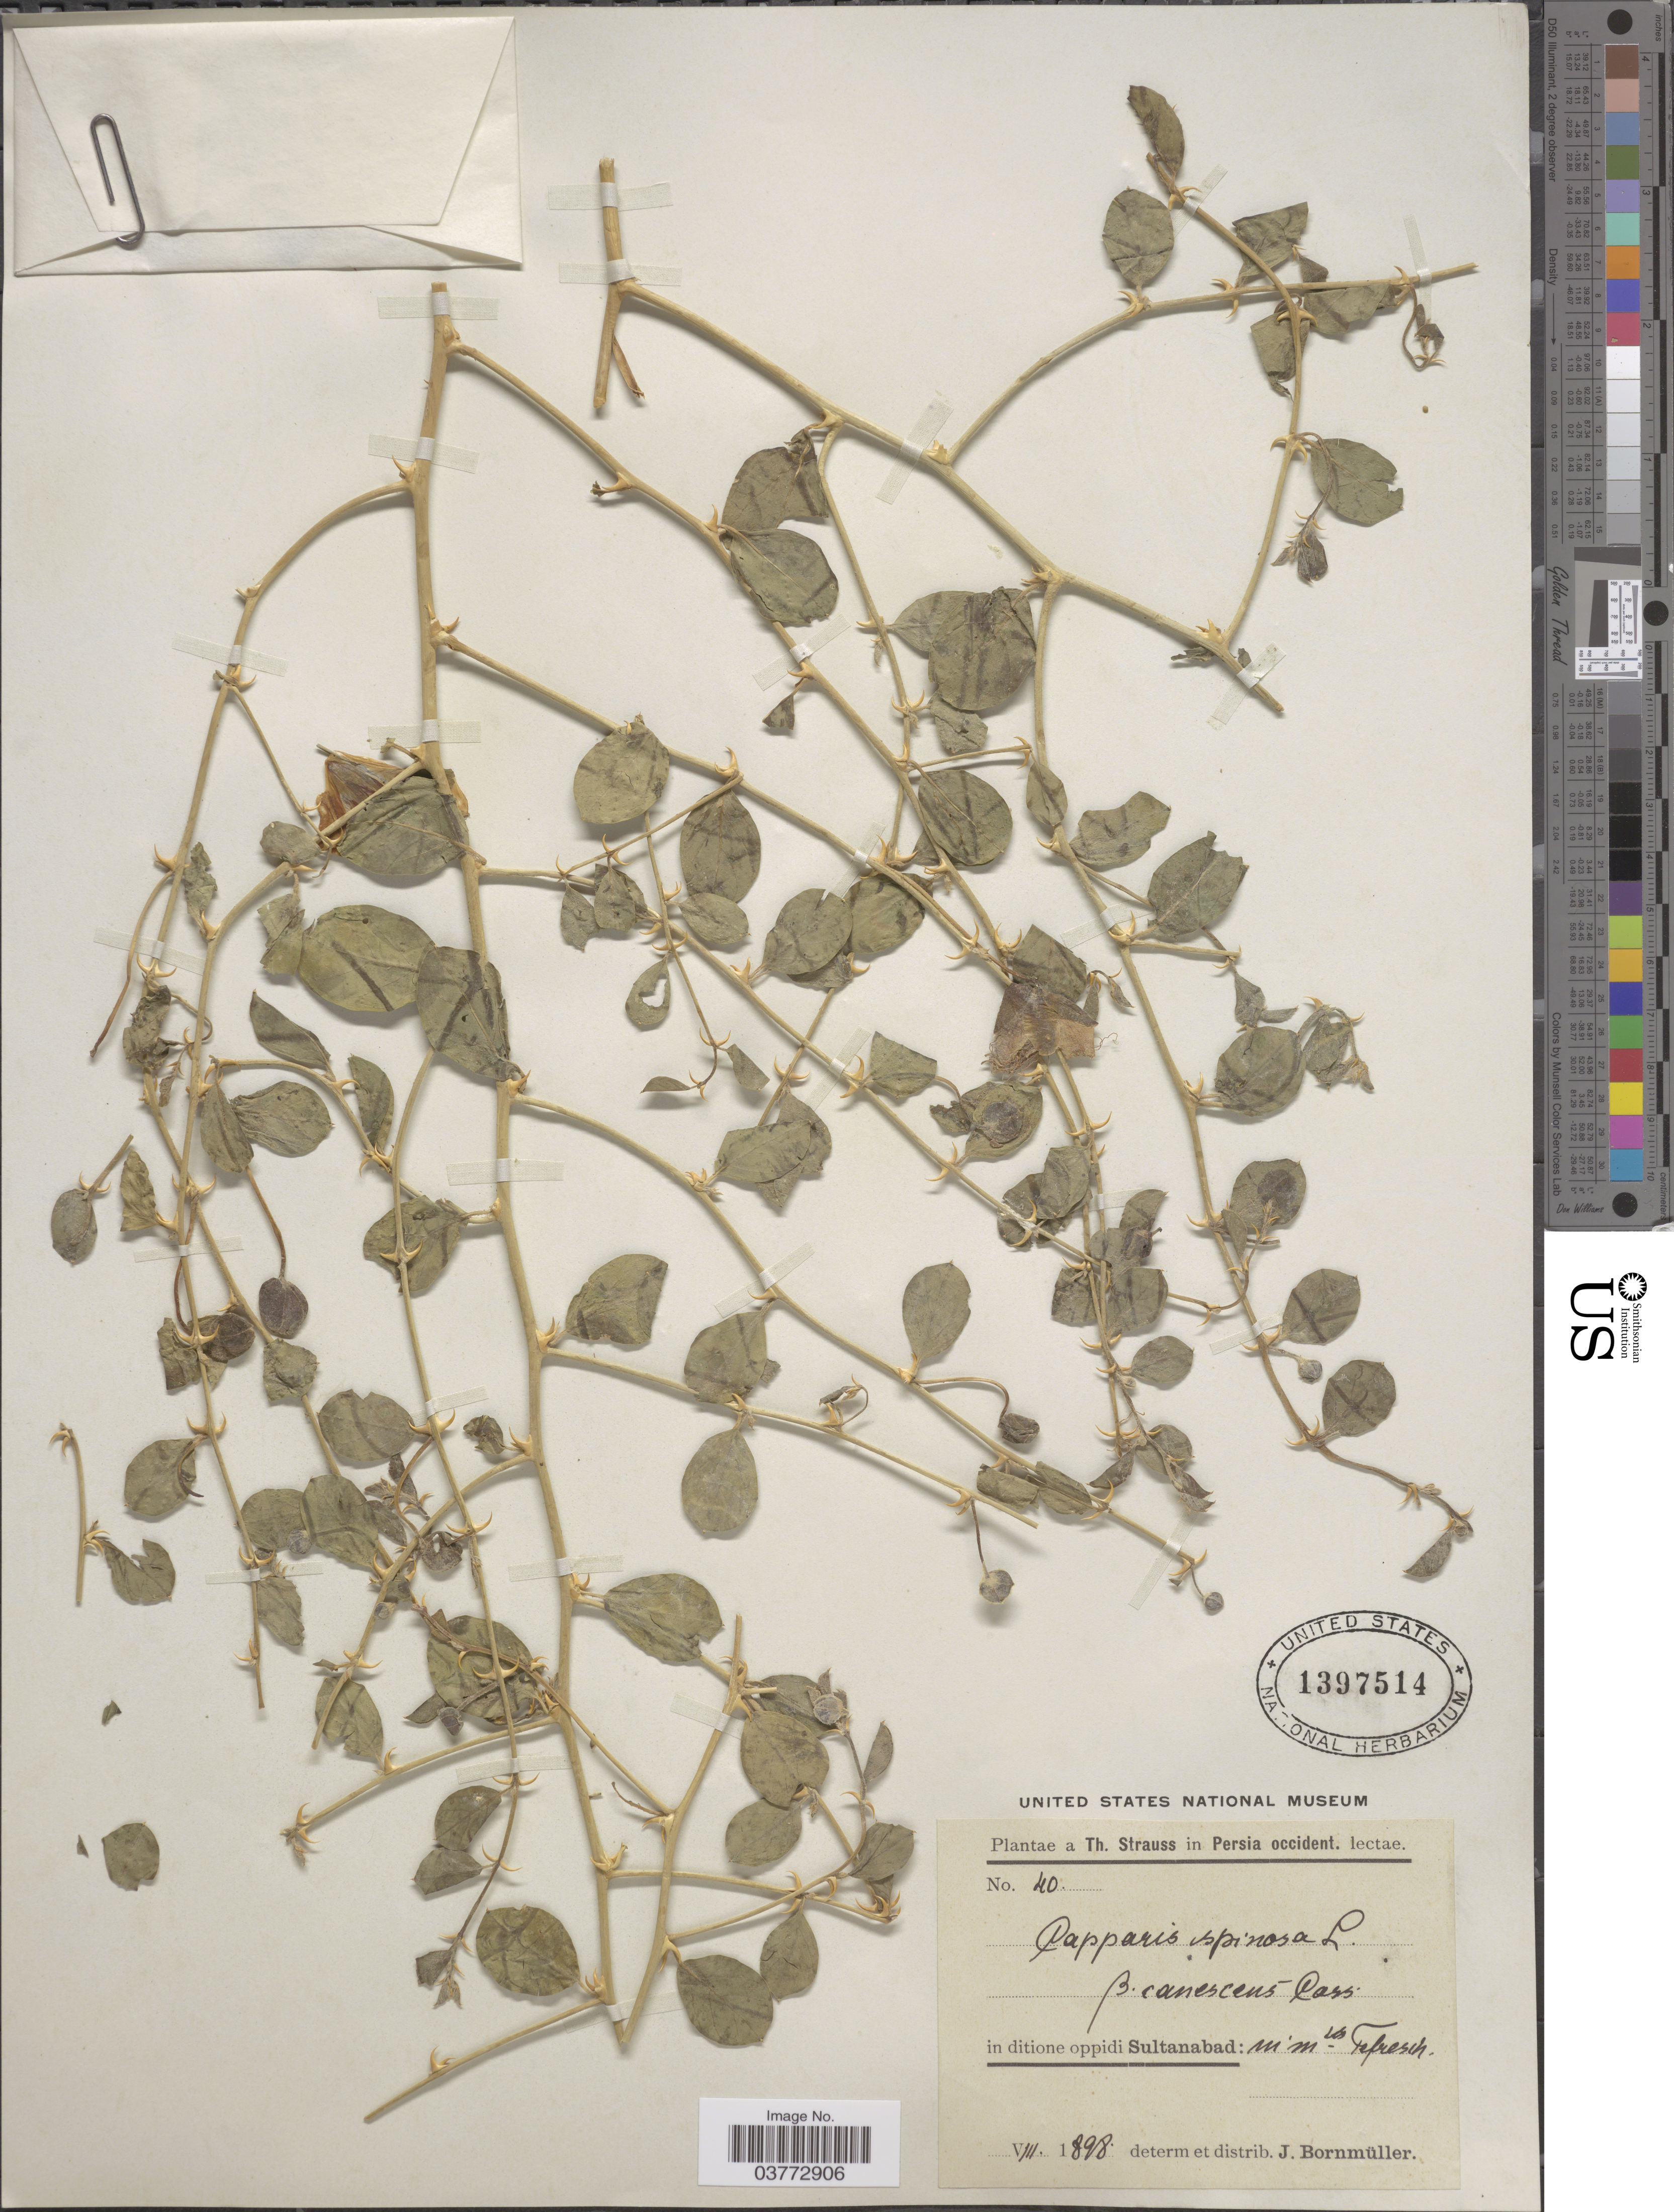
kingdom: Plantae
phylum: Tracheophyta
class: Magnoliopsida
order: Brassicales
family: Capparaceae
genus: Capparis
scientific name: Capparis sicula subsp. sicula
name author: Veill. ex Duhamel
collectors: T. Strauss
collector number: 40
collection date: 1898-08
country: Iran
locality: Persia occident. In ditione oppidi Sultanabad: im mts Tefresch.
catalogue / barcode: US 1397514